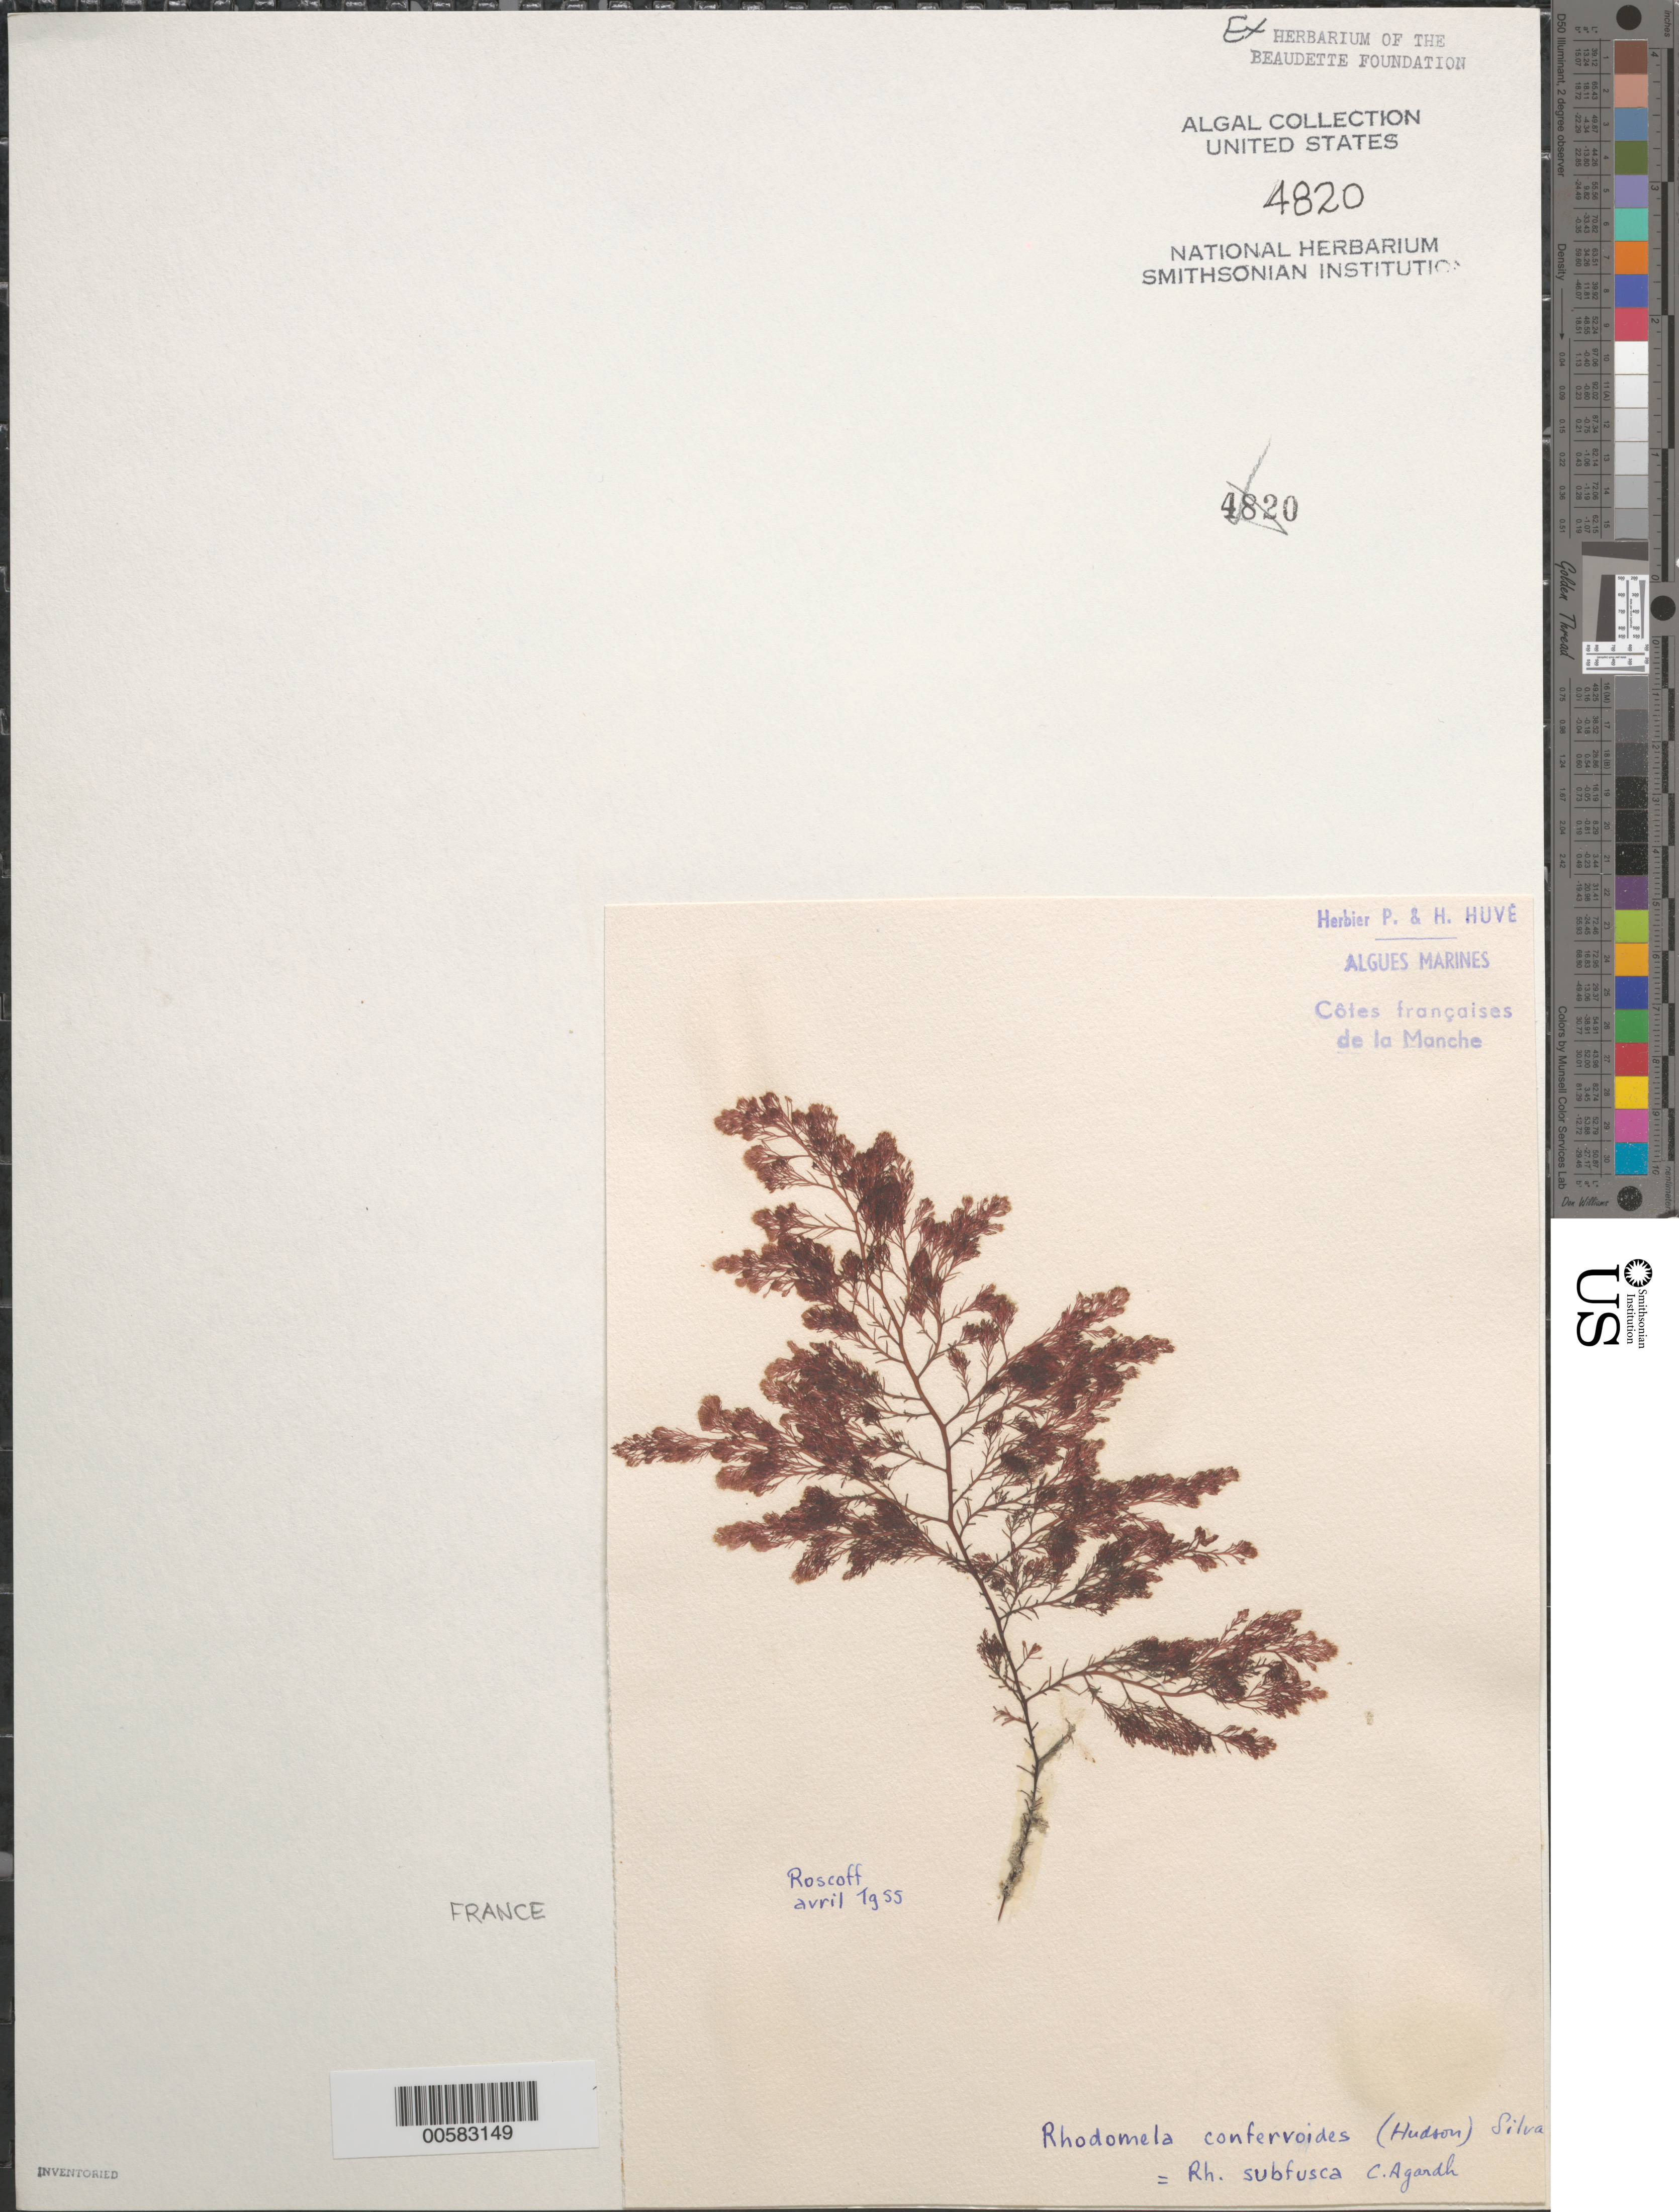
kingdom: Plantae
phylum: Rhodophyta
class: Florideophyceae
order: Ceramiales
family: Rhodomelaceae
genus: Rhodomela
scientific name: Rhodomela confervoides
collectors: P. Huve & H. Huve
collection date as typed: Apr 1955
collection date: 1955-04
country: France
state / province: Bretagne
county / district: Finistère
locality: Roscoff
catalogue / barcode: US 4820